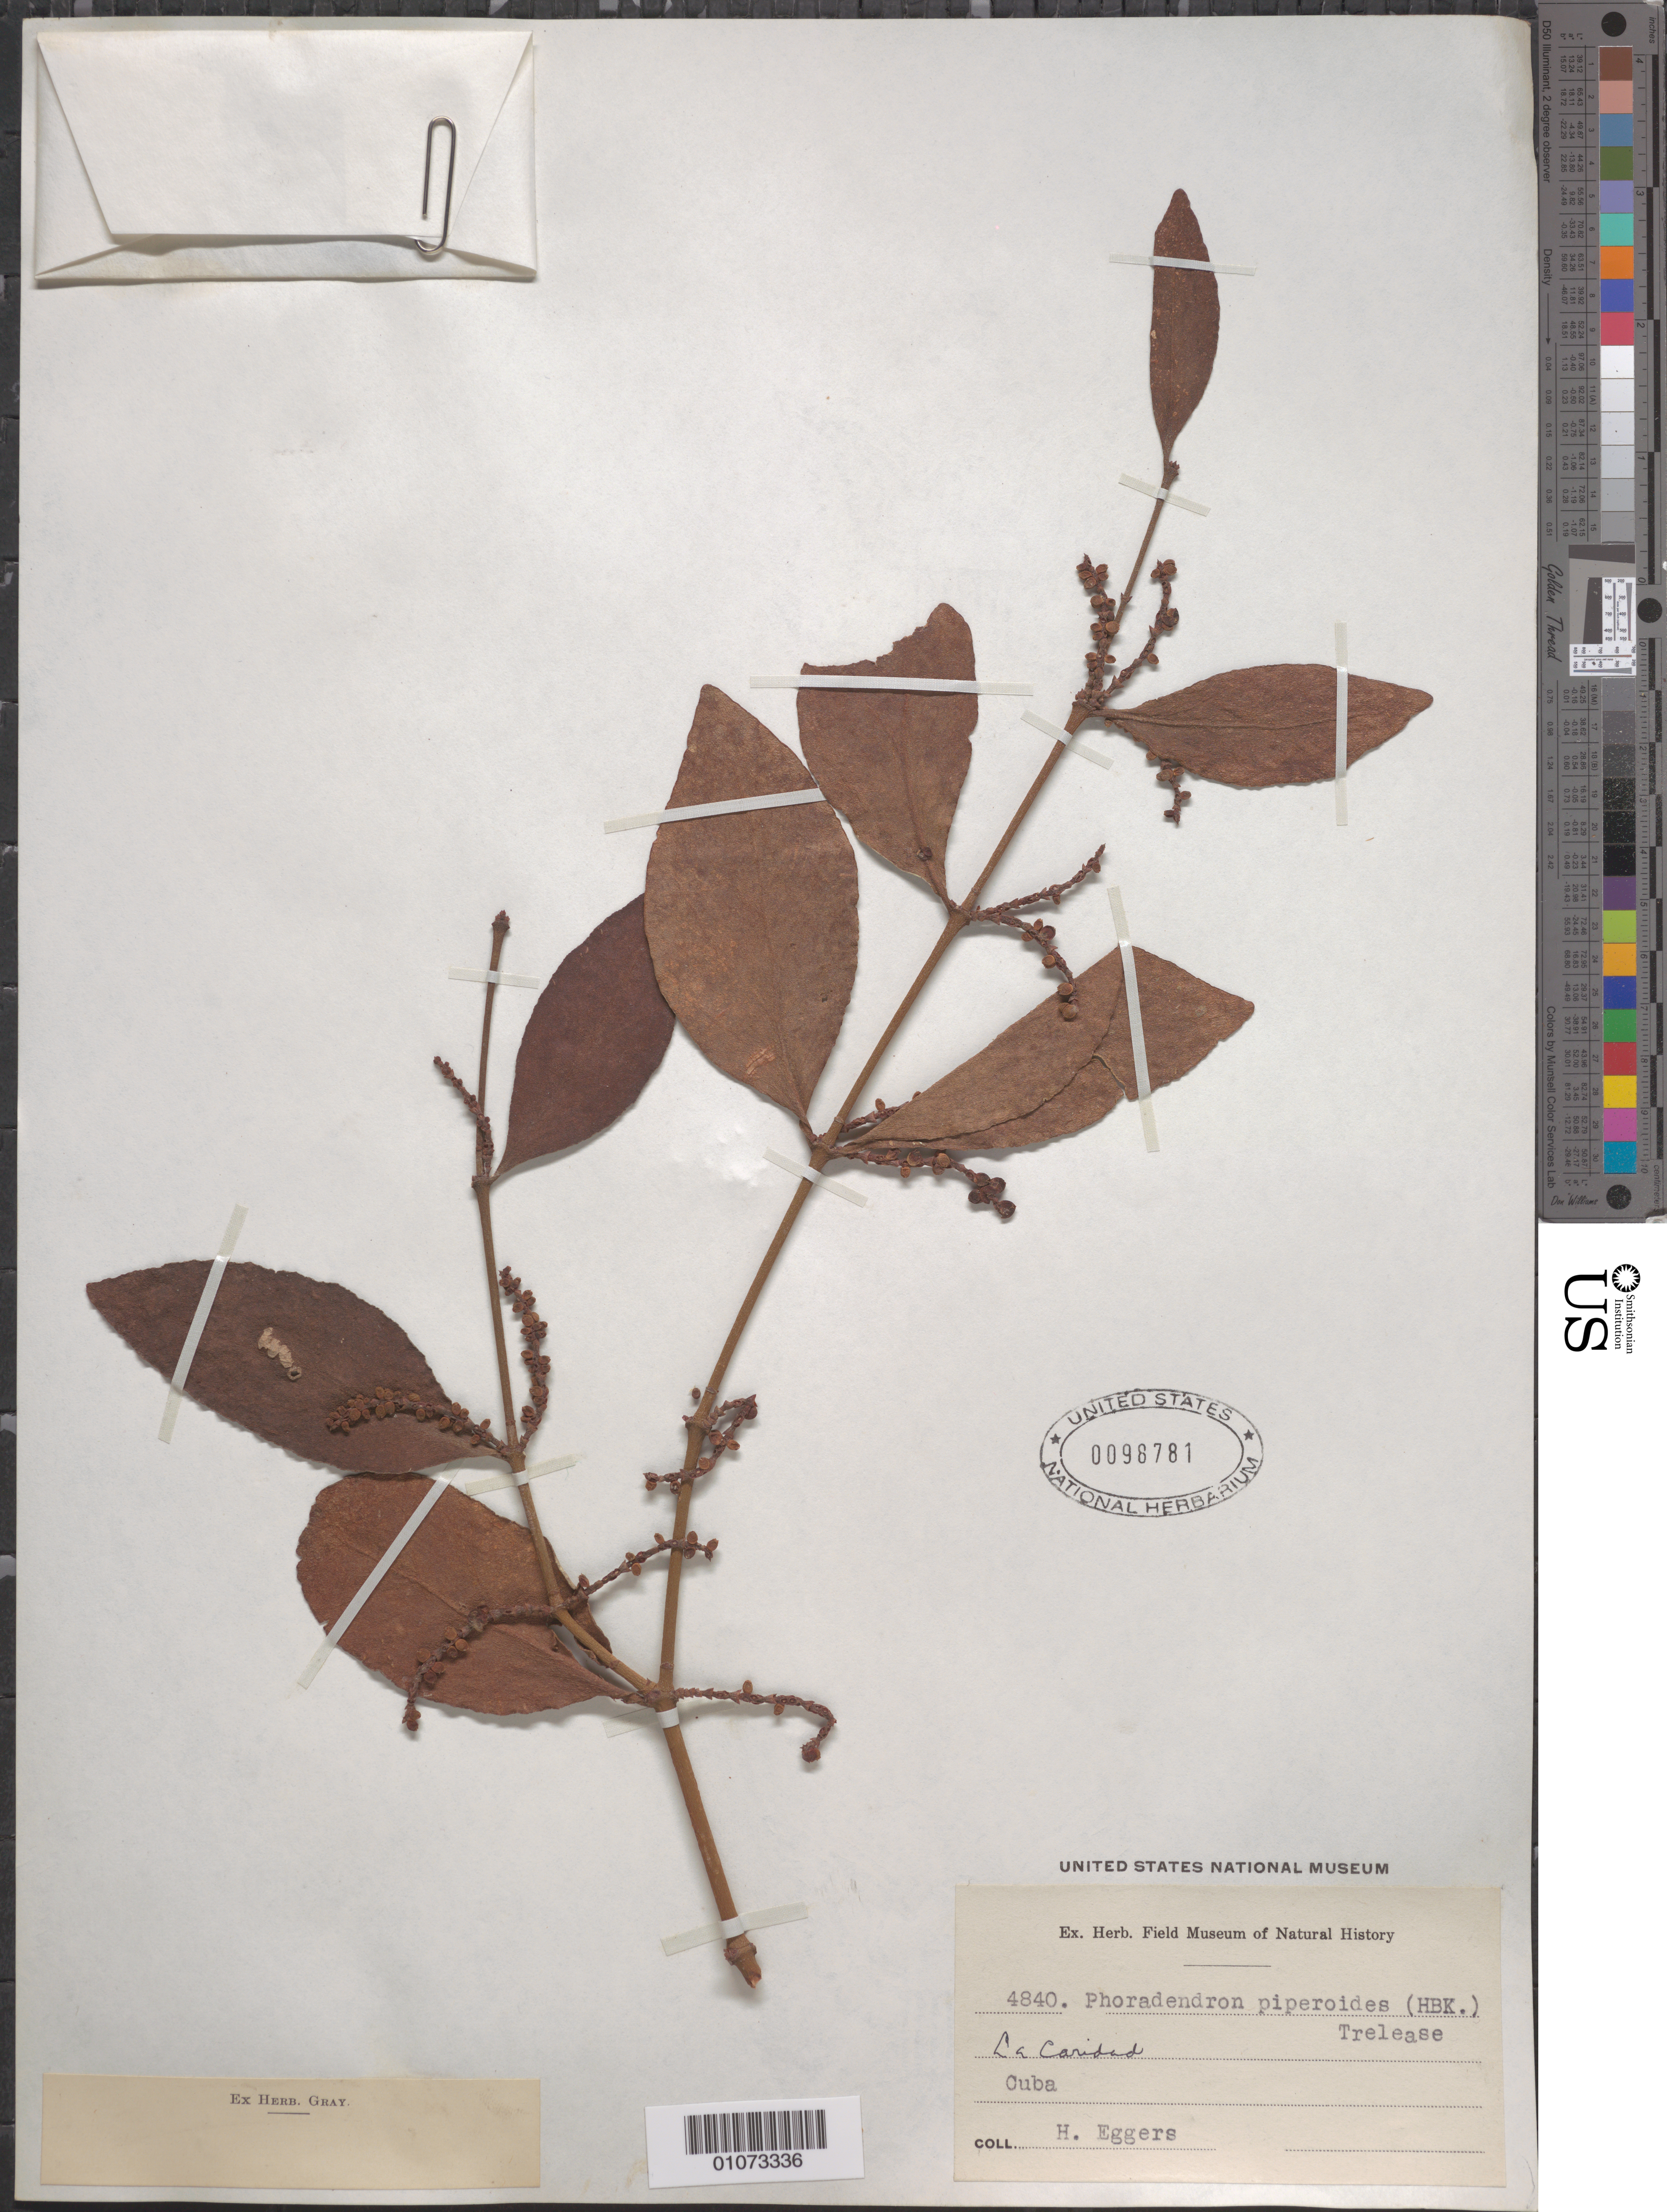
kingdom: Plantae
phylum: Tracheophyta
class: Magnoliopsida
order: Santalales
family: Viscaceae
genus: Phoradendron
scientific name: Phoradendron piperoides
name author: (Kunth) Trel.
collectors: H. Eggert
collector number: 4840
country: Cuba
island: Cuba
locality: La Caridad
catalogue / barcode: US 98781